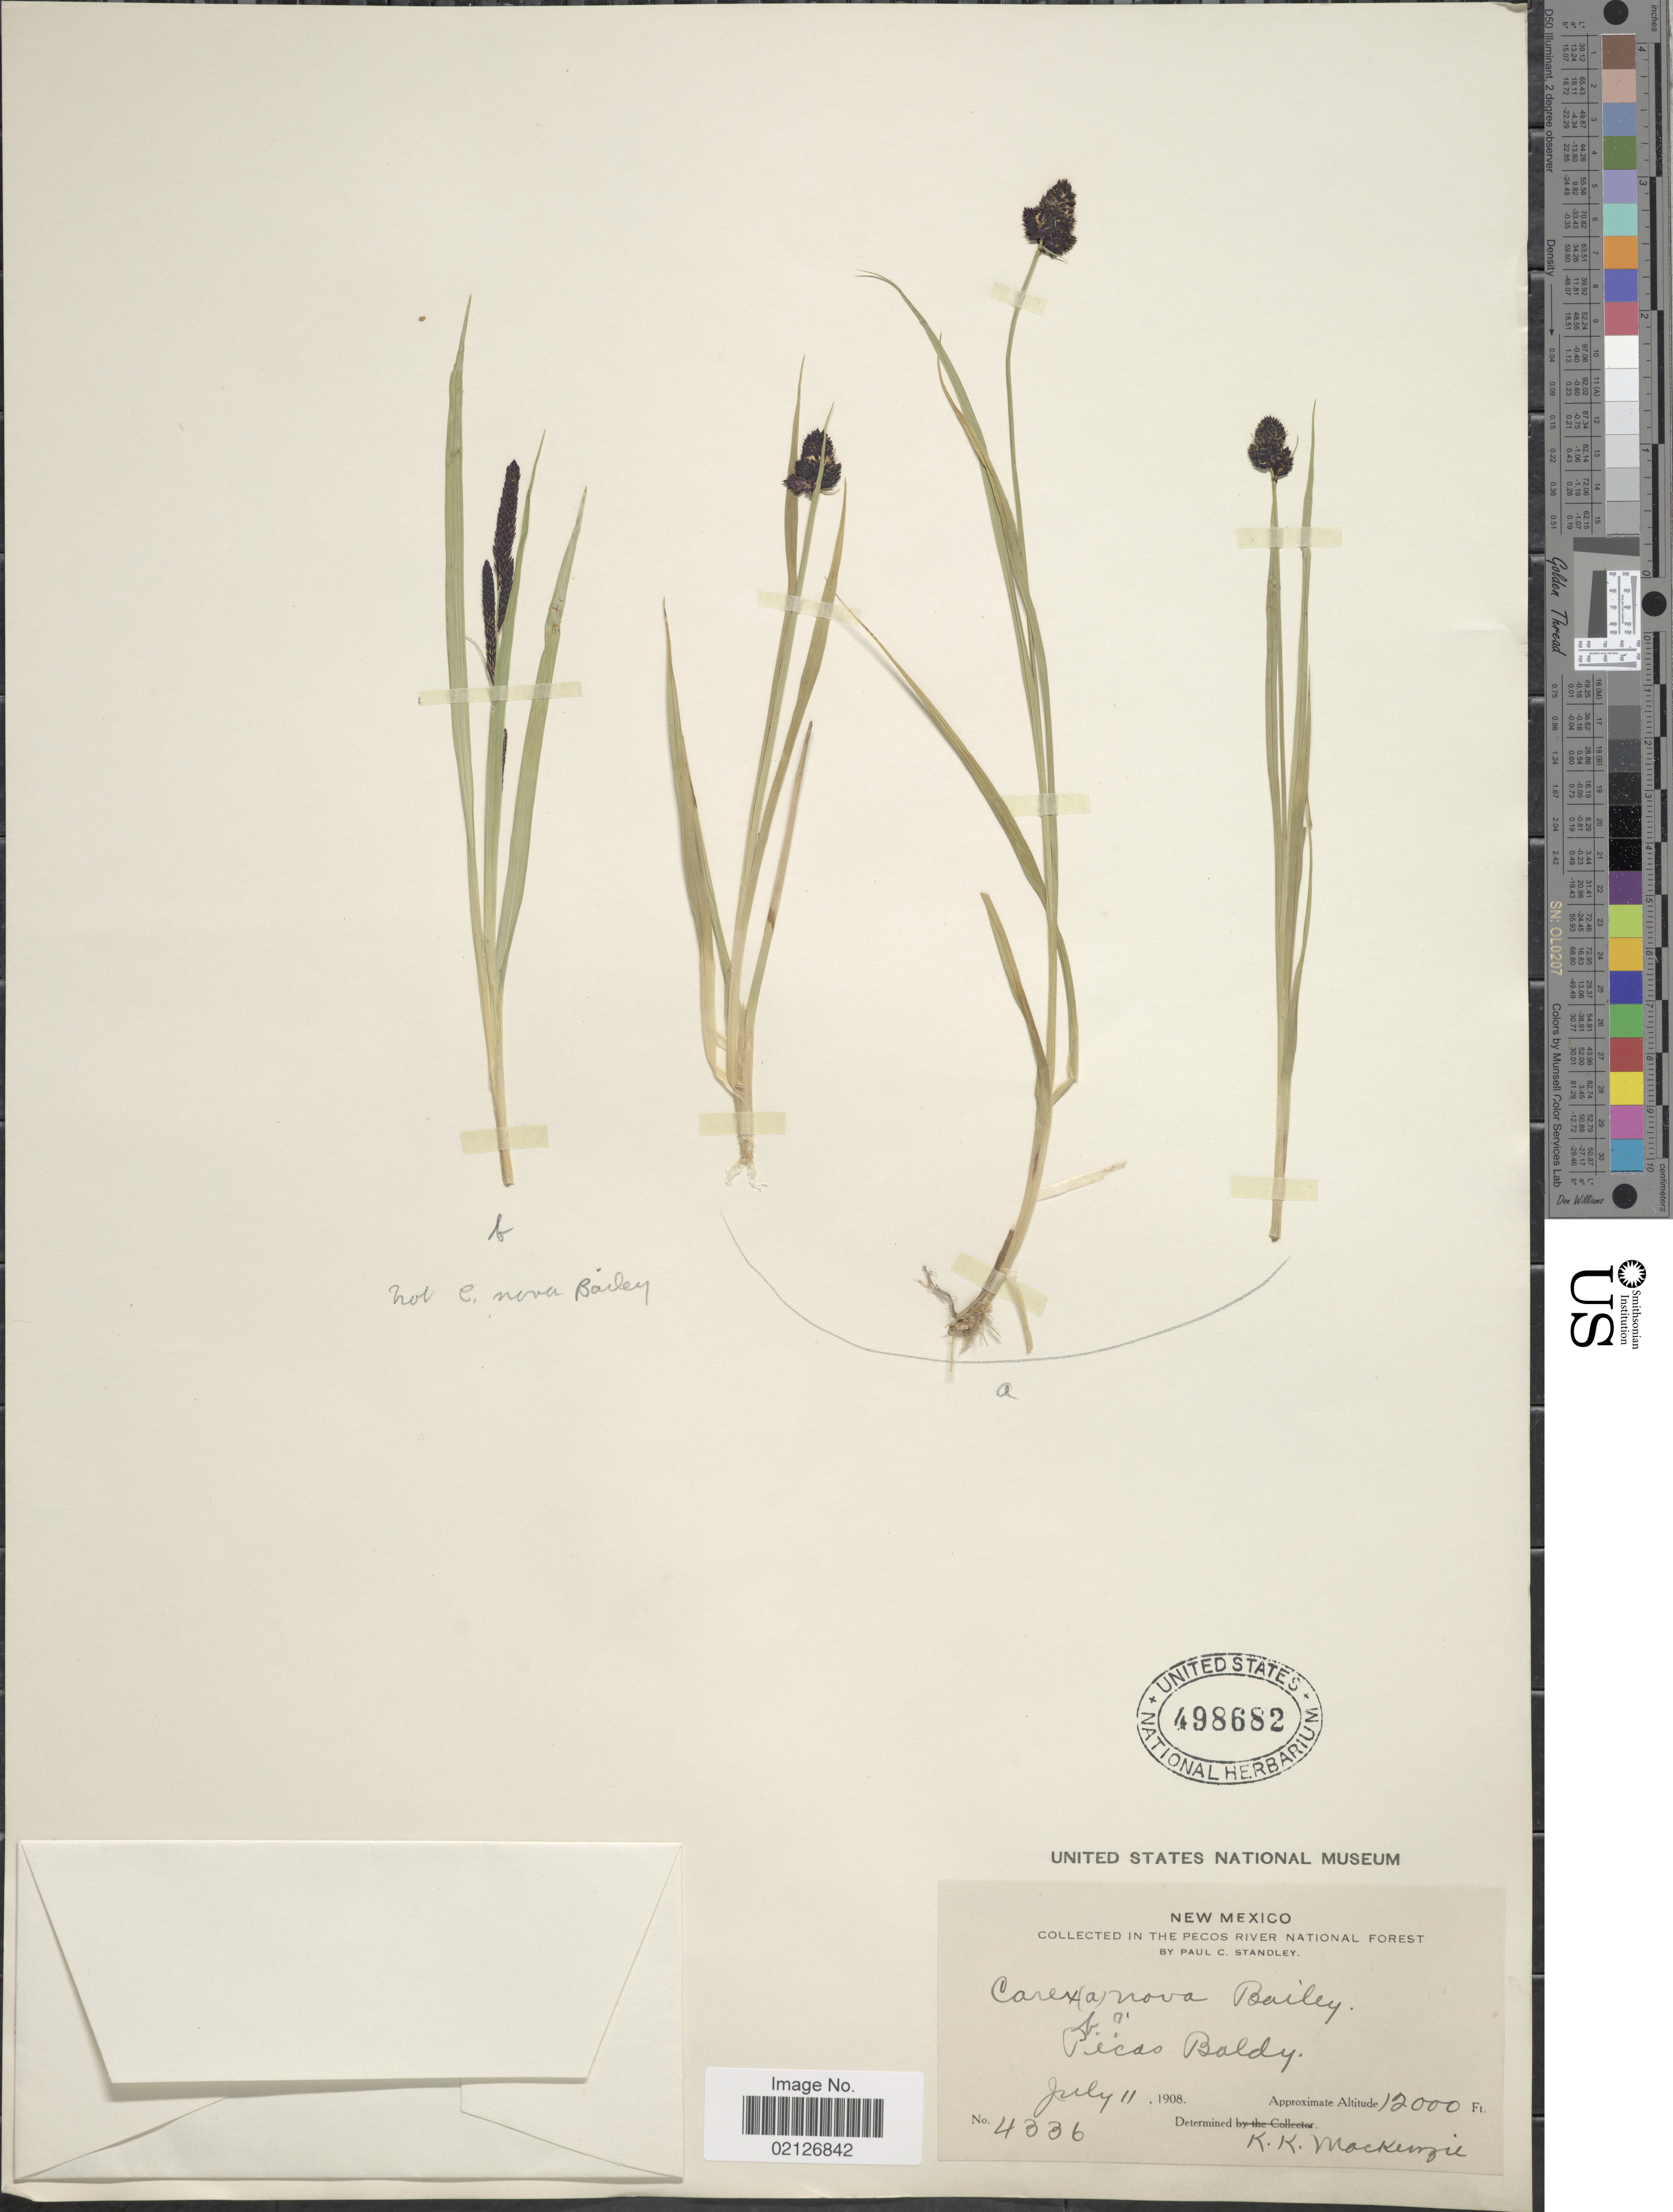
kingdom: Plantae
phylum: Tracheophyta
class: Liliopsida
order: Poales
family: Cyperaceae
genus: Carex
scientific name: Carex nova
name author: L.H. Bailey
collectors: P. C. Standley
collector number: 4336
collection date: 1908-07-11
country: United States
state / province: New Mexico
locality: In the Pecos River National Forest, Pecas Baldy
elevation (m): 3658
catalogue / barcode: US 798682